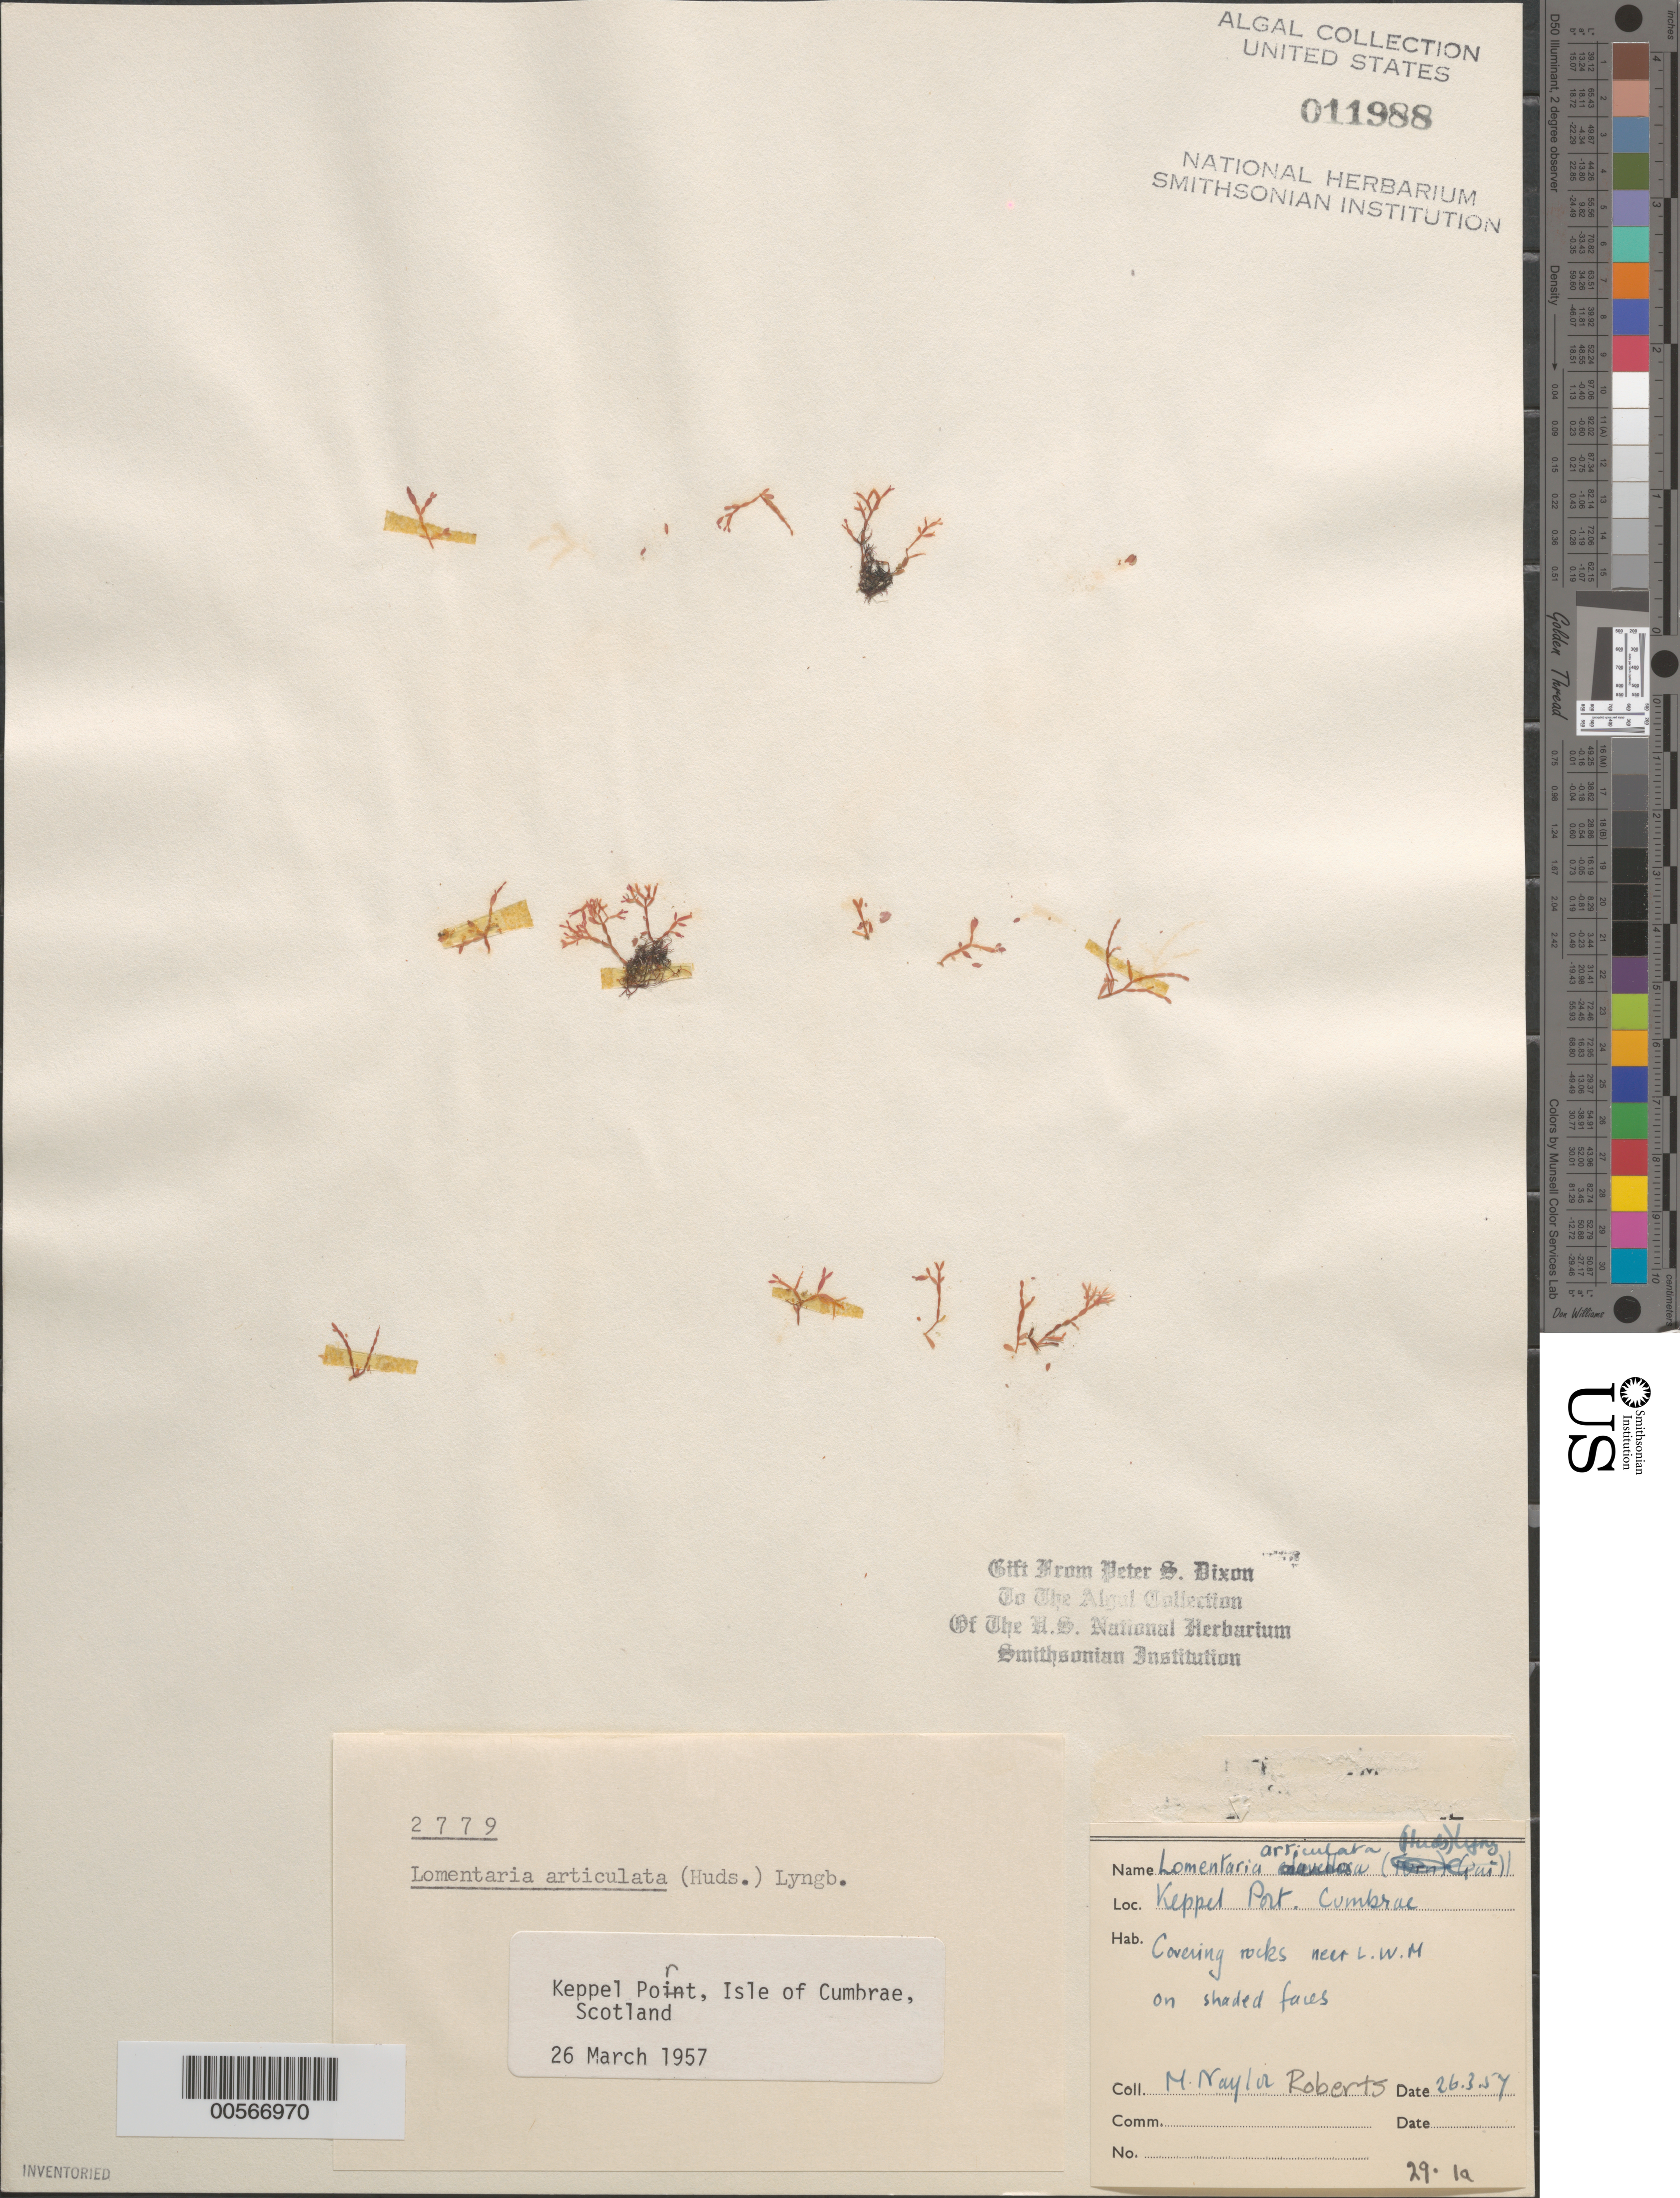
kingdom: Plantae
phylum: Rhodophyta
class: Florideophyceae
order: Rhodymeniales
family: Lomentariaceae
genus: Lomentaria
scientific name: Lomentaria articulata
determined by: Dixon, P. S.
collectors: M. Roberts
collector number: PSD 2779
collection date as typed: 26 Mar 1957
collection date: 1957-03-26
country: United Kingdom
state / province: Scotland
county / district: North Ayrshire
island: Great Cumbrae Island (Isle of Cumbrae)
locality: Keppel Port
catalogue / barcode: US 11988